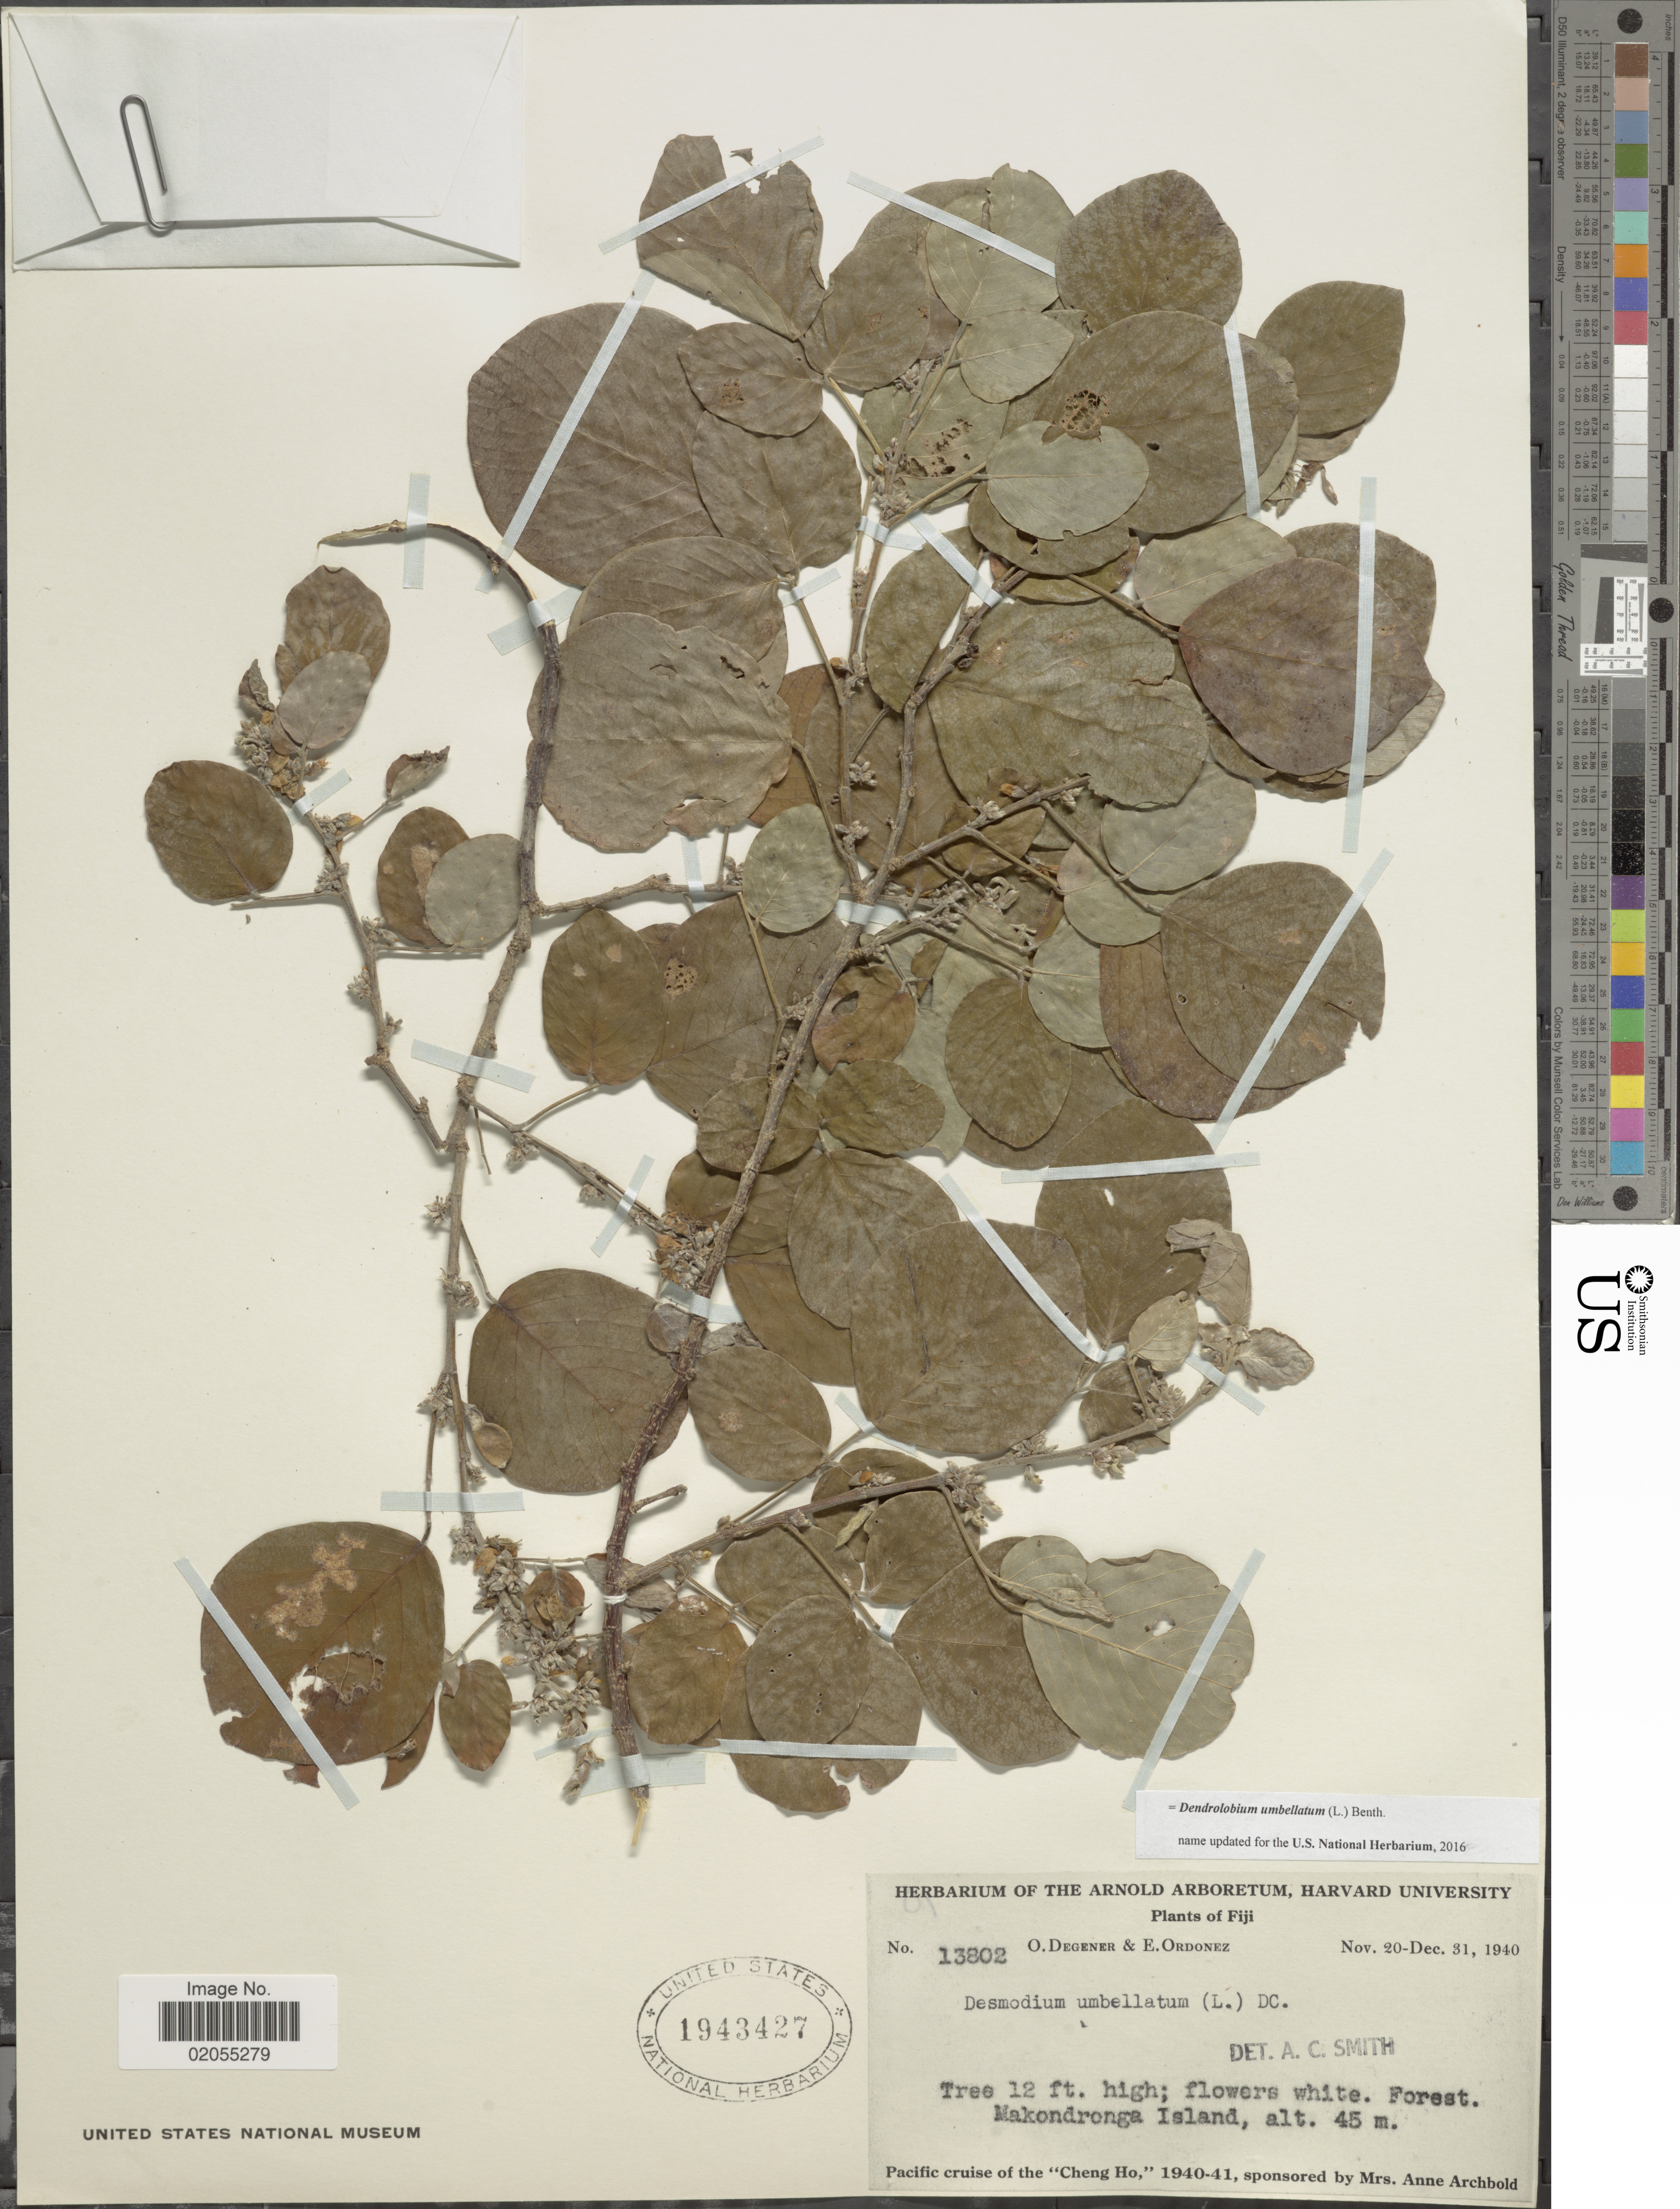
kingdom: Plantae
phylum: Tracheophyta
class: Magnoliopsida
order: Fabales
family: Fabaceae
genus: Dendrolobium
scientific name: Dendrolobium umbellatum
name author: (L.) Benth.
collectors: O. Degener & E. Ordonez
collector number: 13802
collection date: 1940-11-20/1940-12-31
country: Fiji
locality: Makoncronga Island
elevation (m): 45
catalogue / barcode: US 1943427